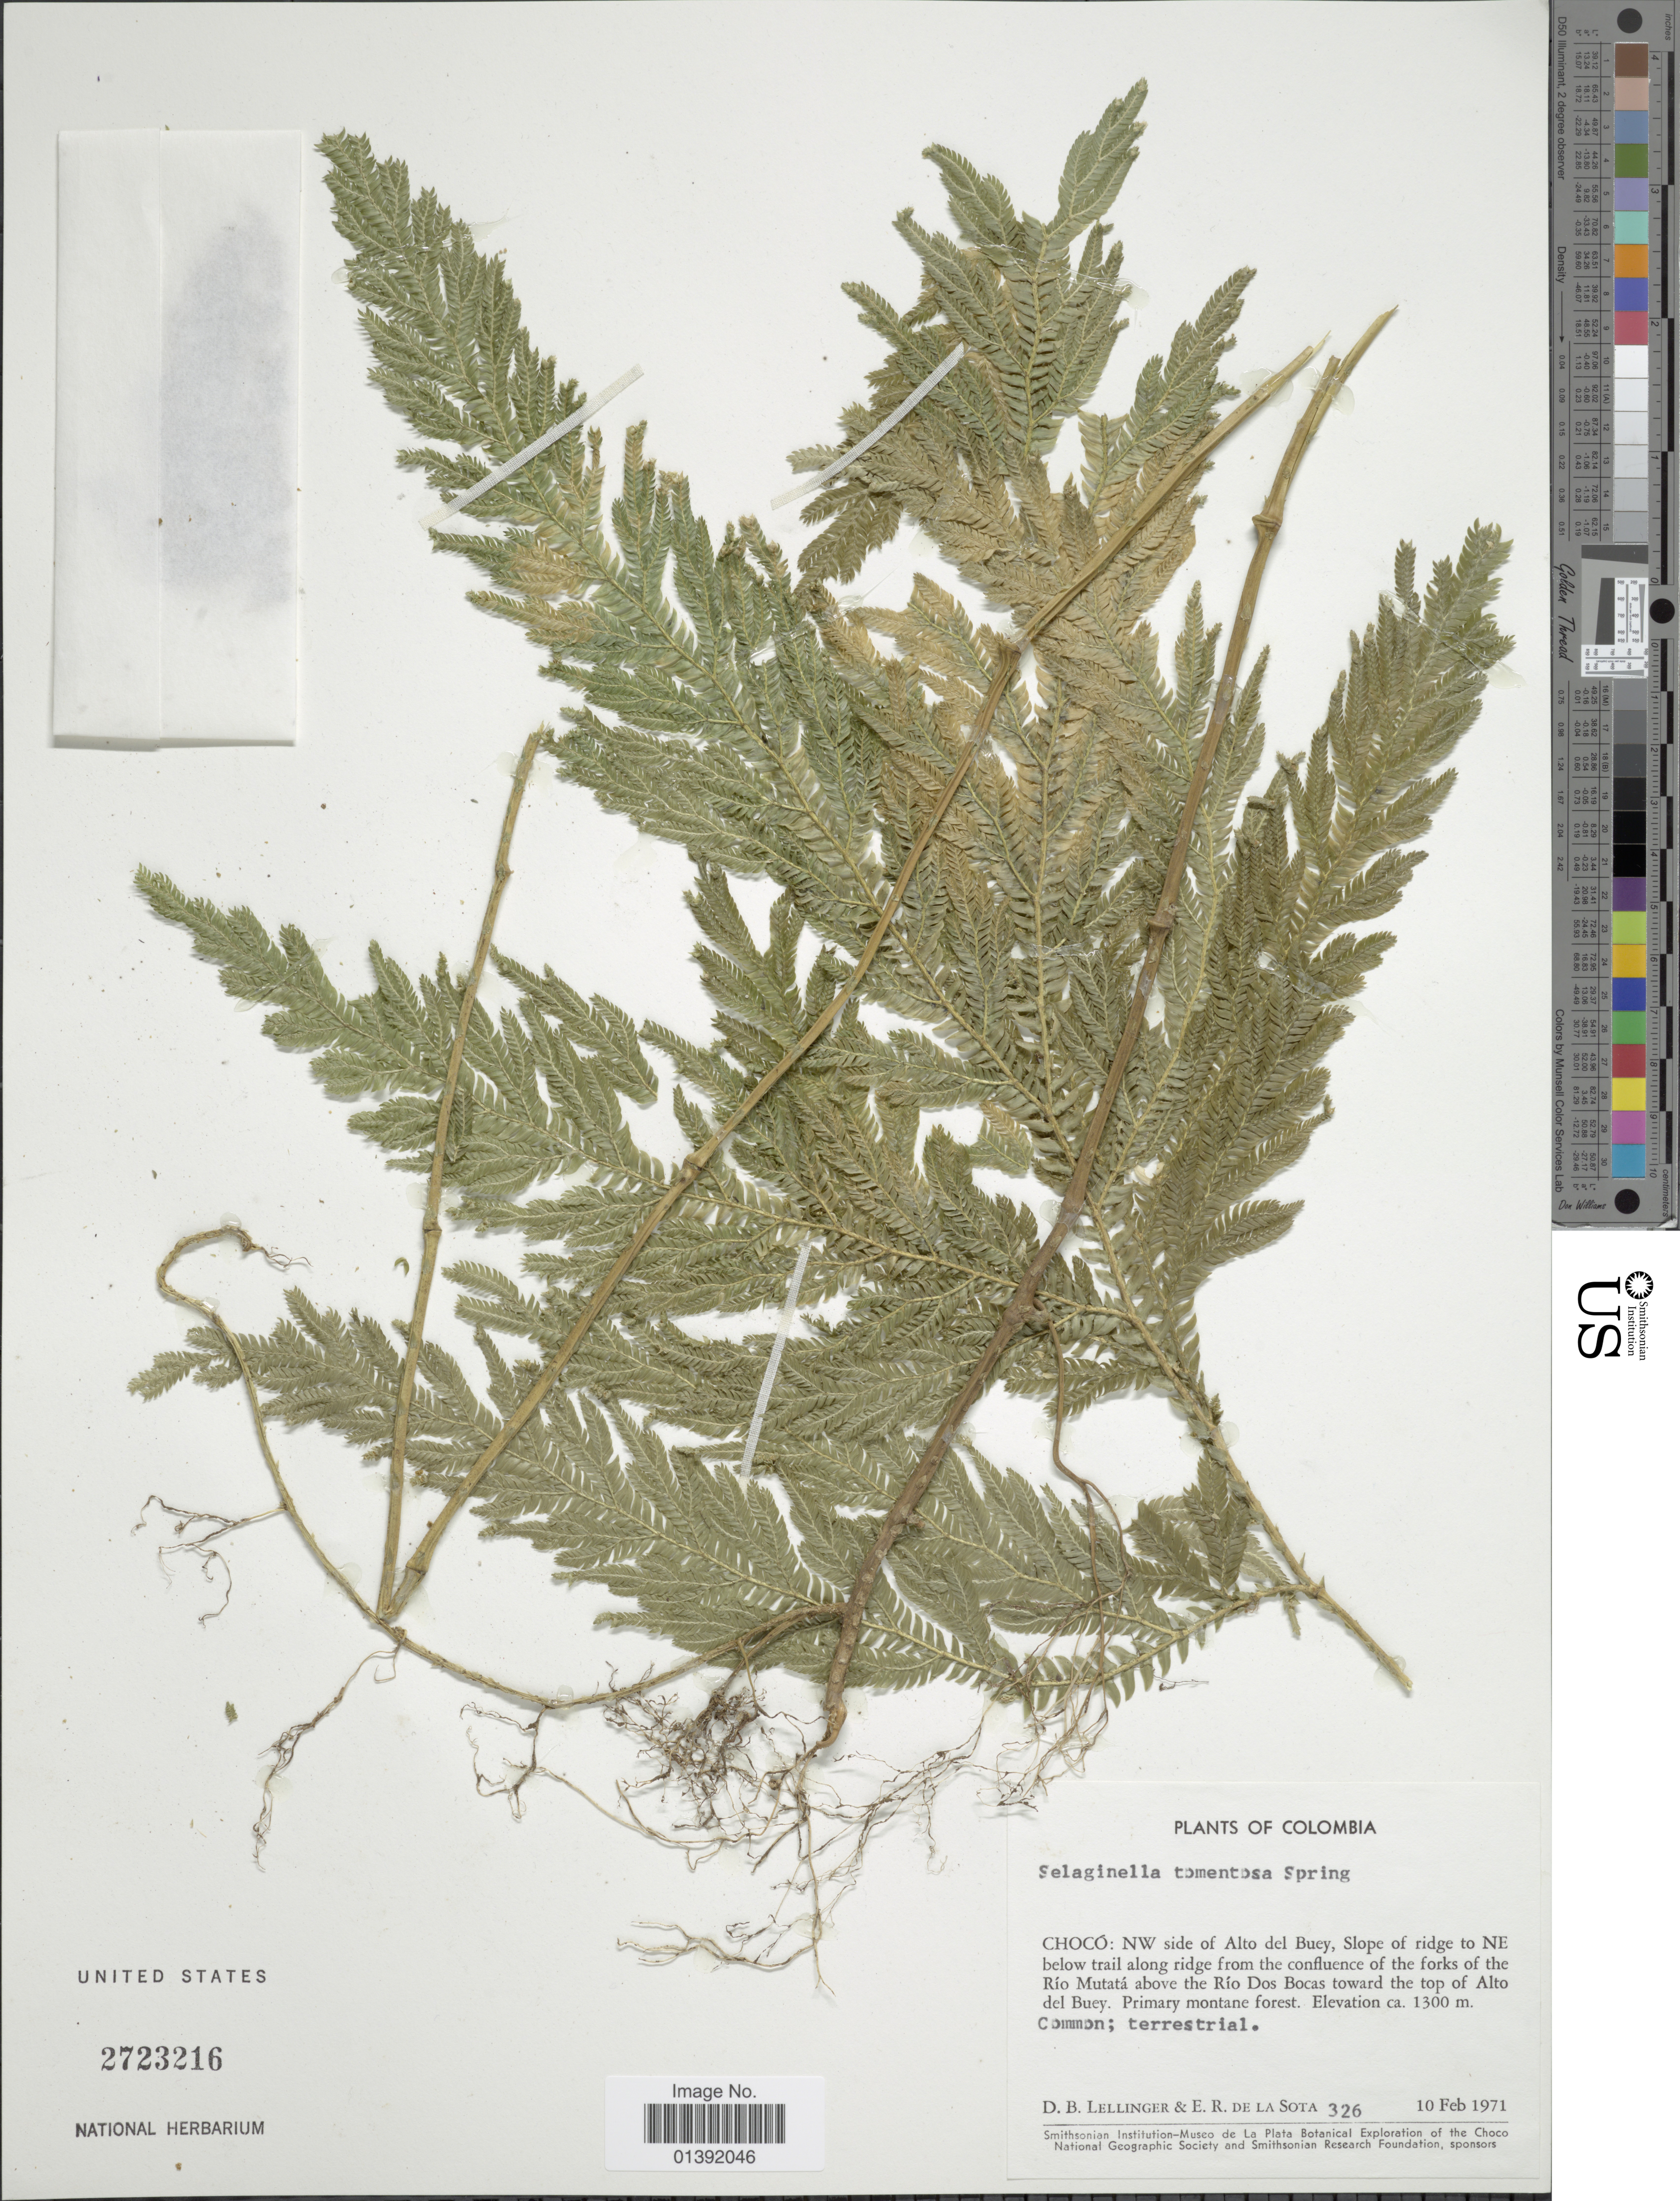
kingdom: Plantae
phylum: Tracheophyta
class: Lycopodiopsida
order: Selaginellales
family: Selaginellaceae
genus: Selaginella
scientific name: Selaginella tomentosa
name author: Spring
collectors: D. B. Lellinger & E. R. de la Sota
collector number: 326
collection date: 1971-02-10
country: Colombia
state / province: Chocó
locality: NW side of Alto del Buey, slope of ridge NE to NE below trail along ridge from the confluence of the forks of the Rio Mutata above the Rio Dos Bocas toward the top of Alto Del Buey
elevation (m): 1300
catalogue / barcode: US 2723216